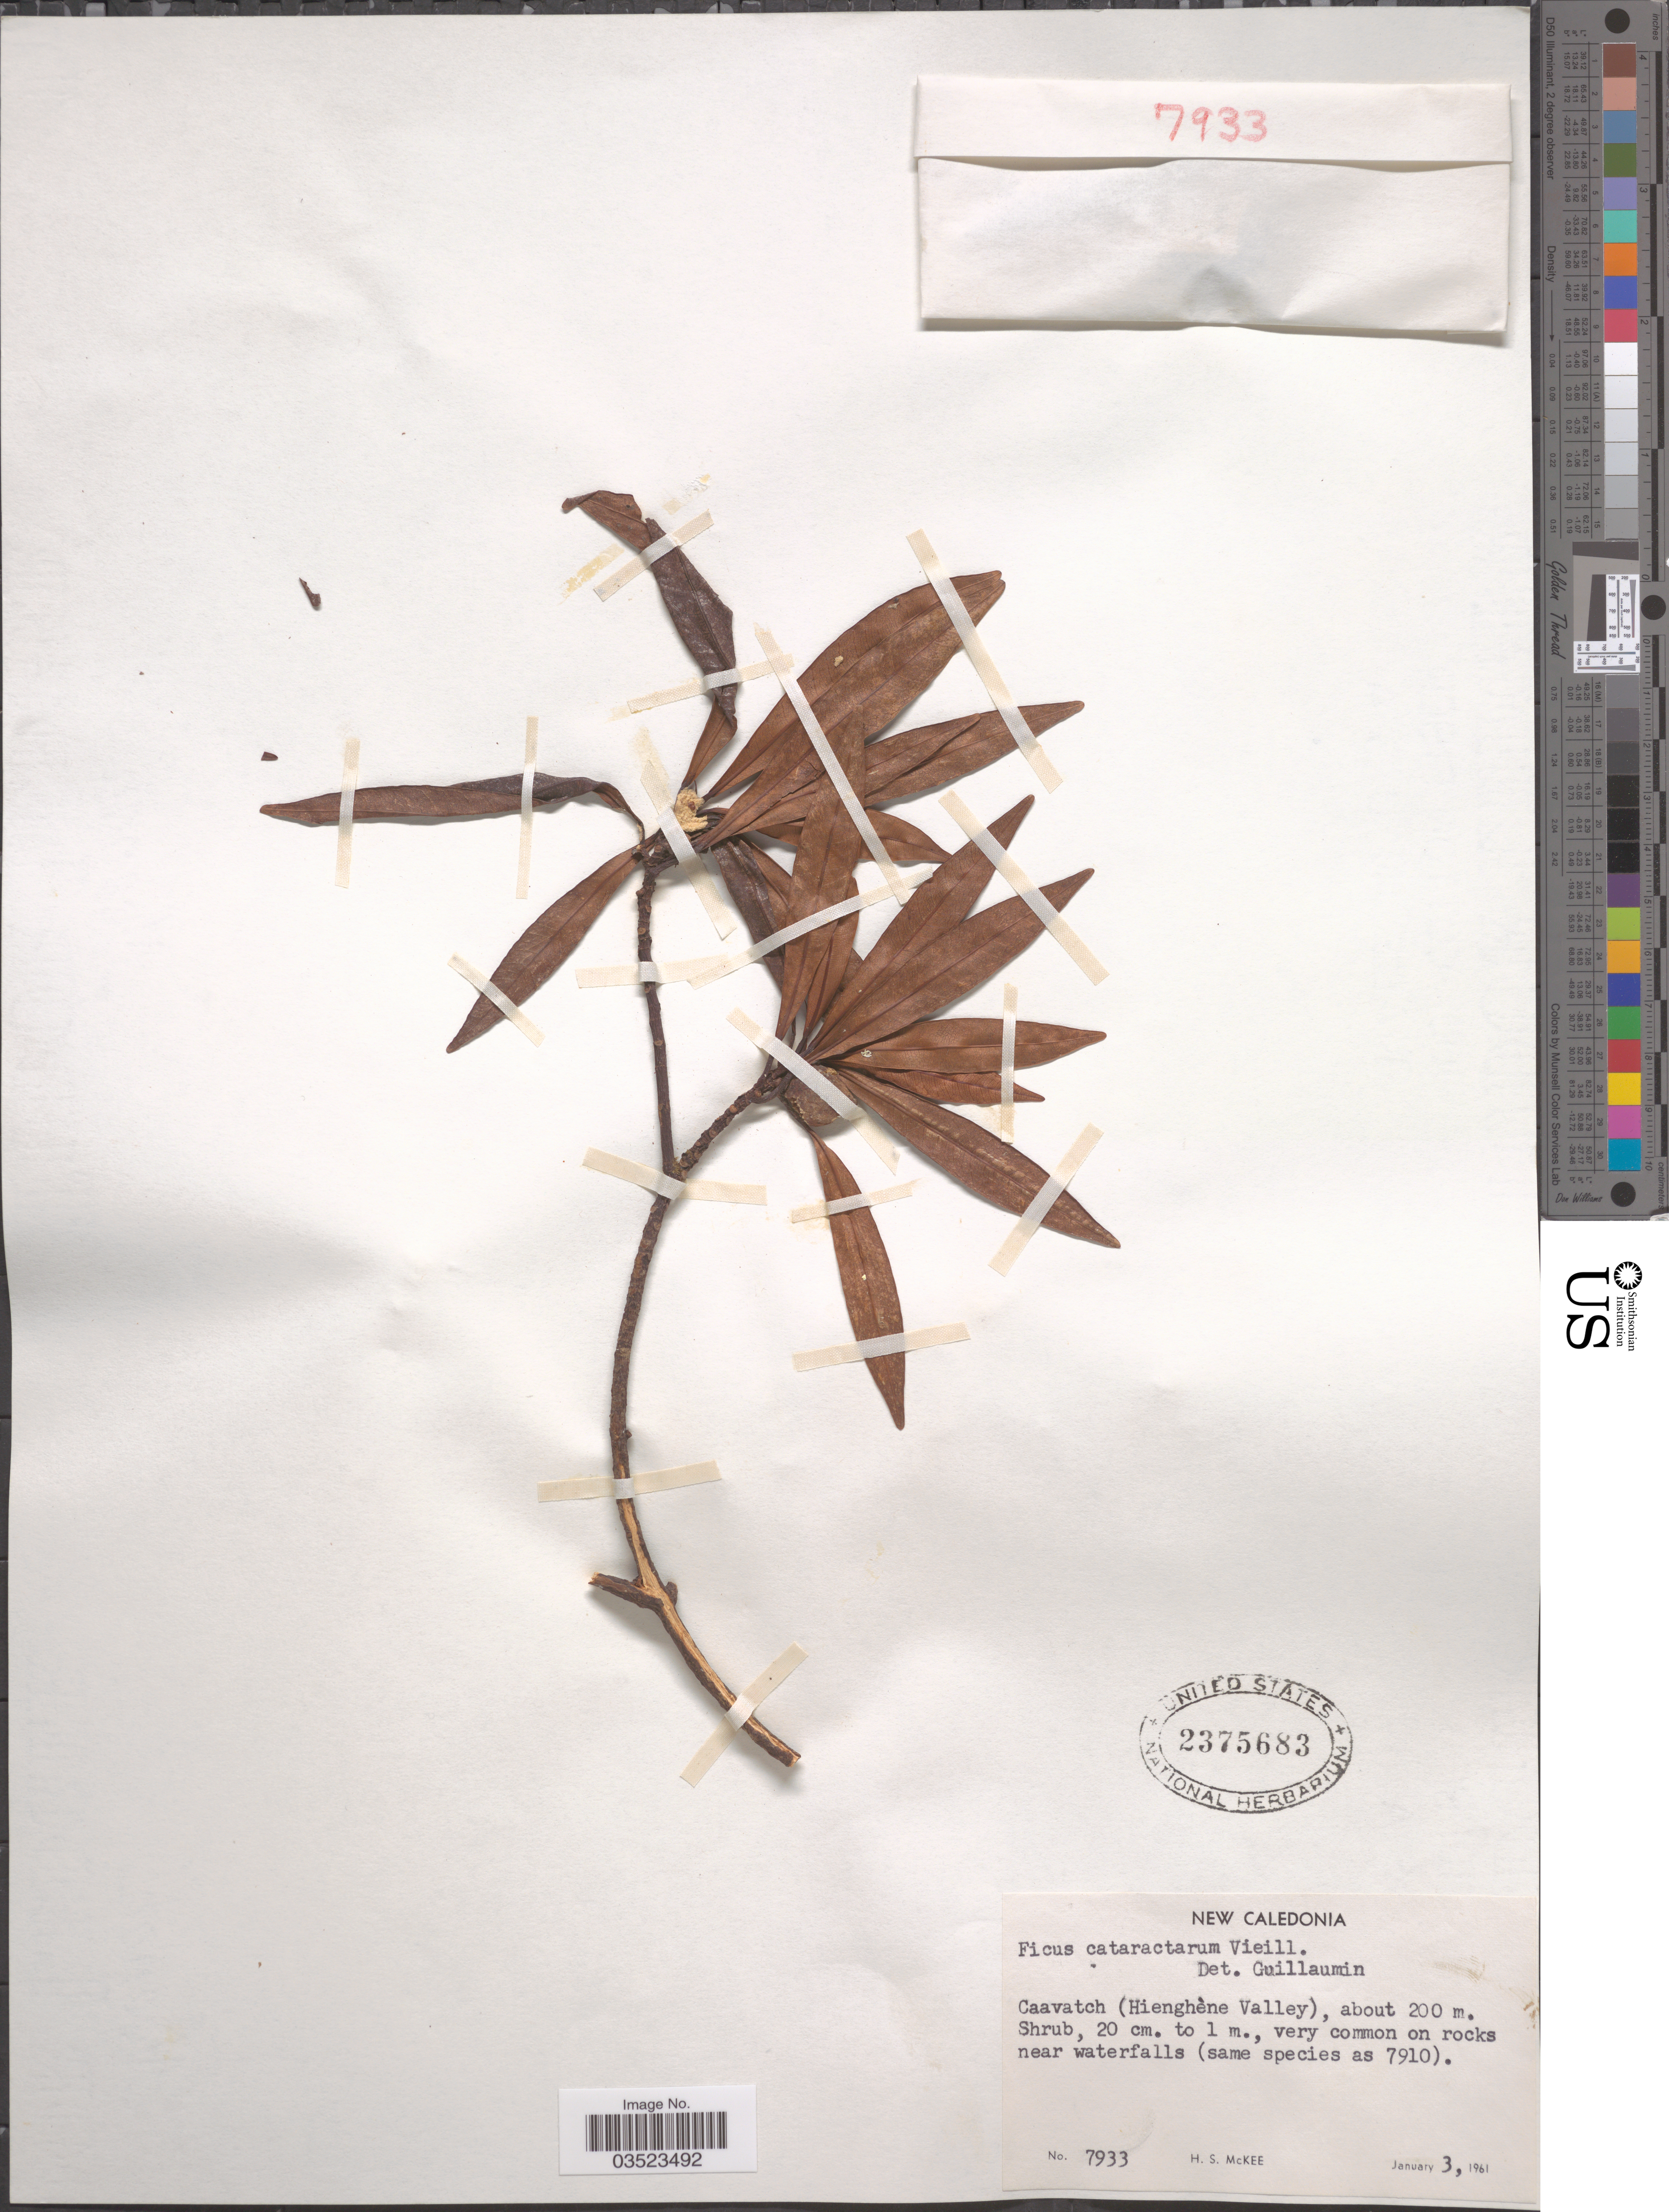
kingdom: Plantae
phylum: Tracheophyta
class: Magnoliopsida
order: Rosales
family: Moraceae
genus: Ficus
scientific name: Ficus cataractorum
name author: Vieill. ex Bureau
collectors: H. S. McKee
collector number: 7933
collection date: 1961-01-03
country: New Caledonia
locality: Caavatch (Hienghène Valley).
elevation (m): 200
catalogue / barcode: US 2375683